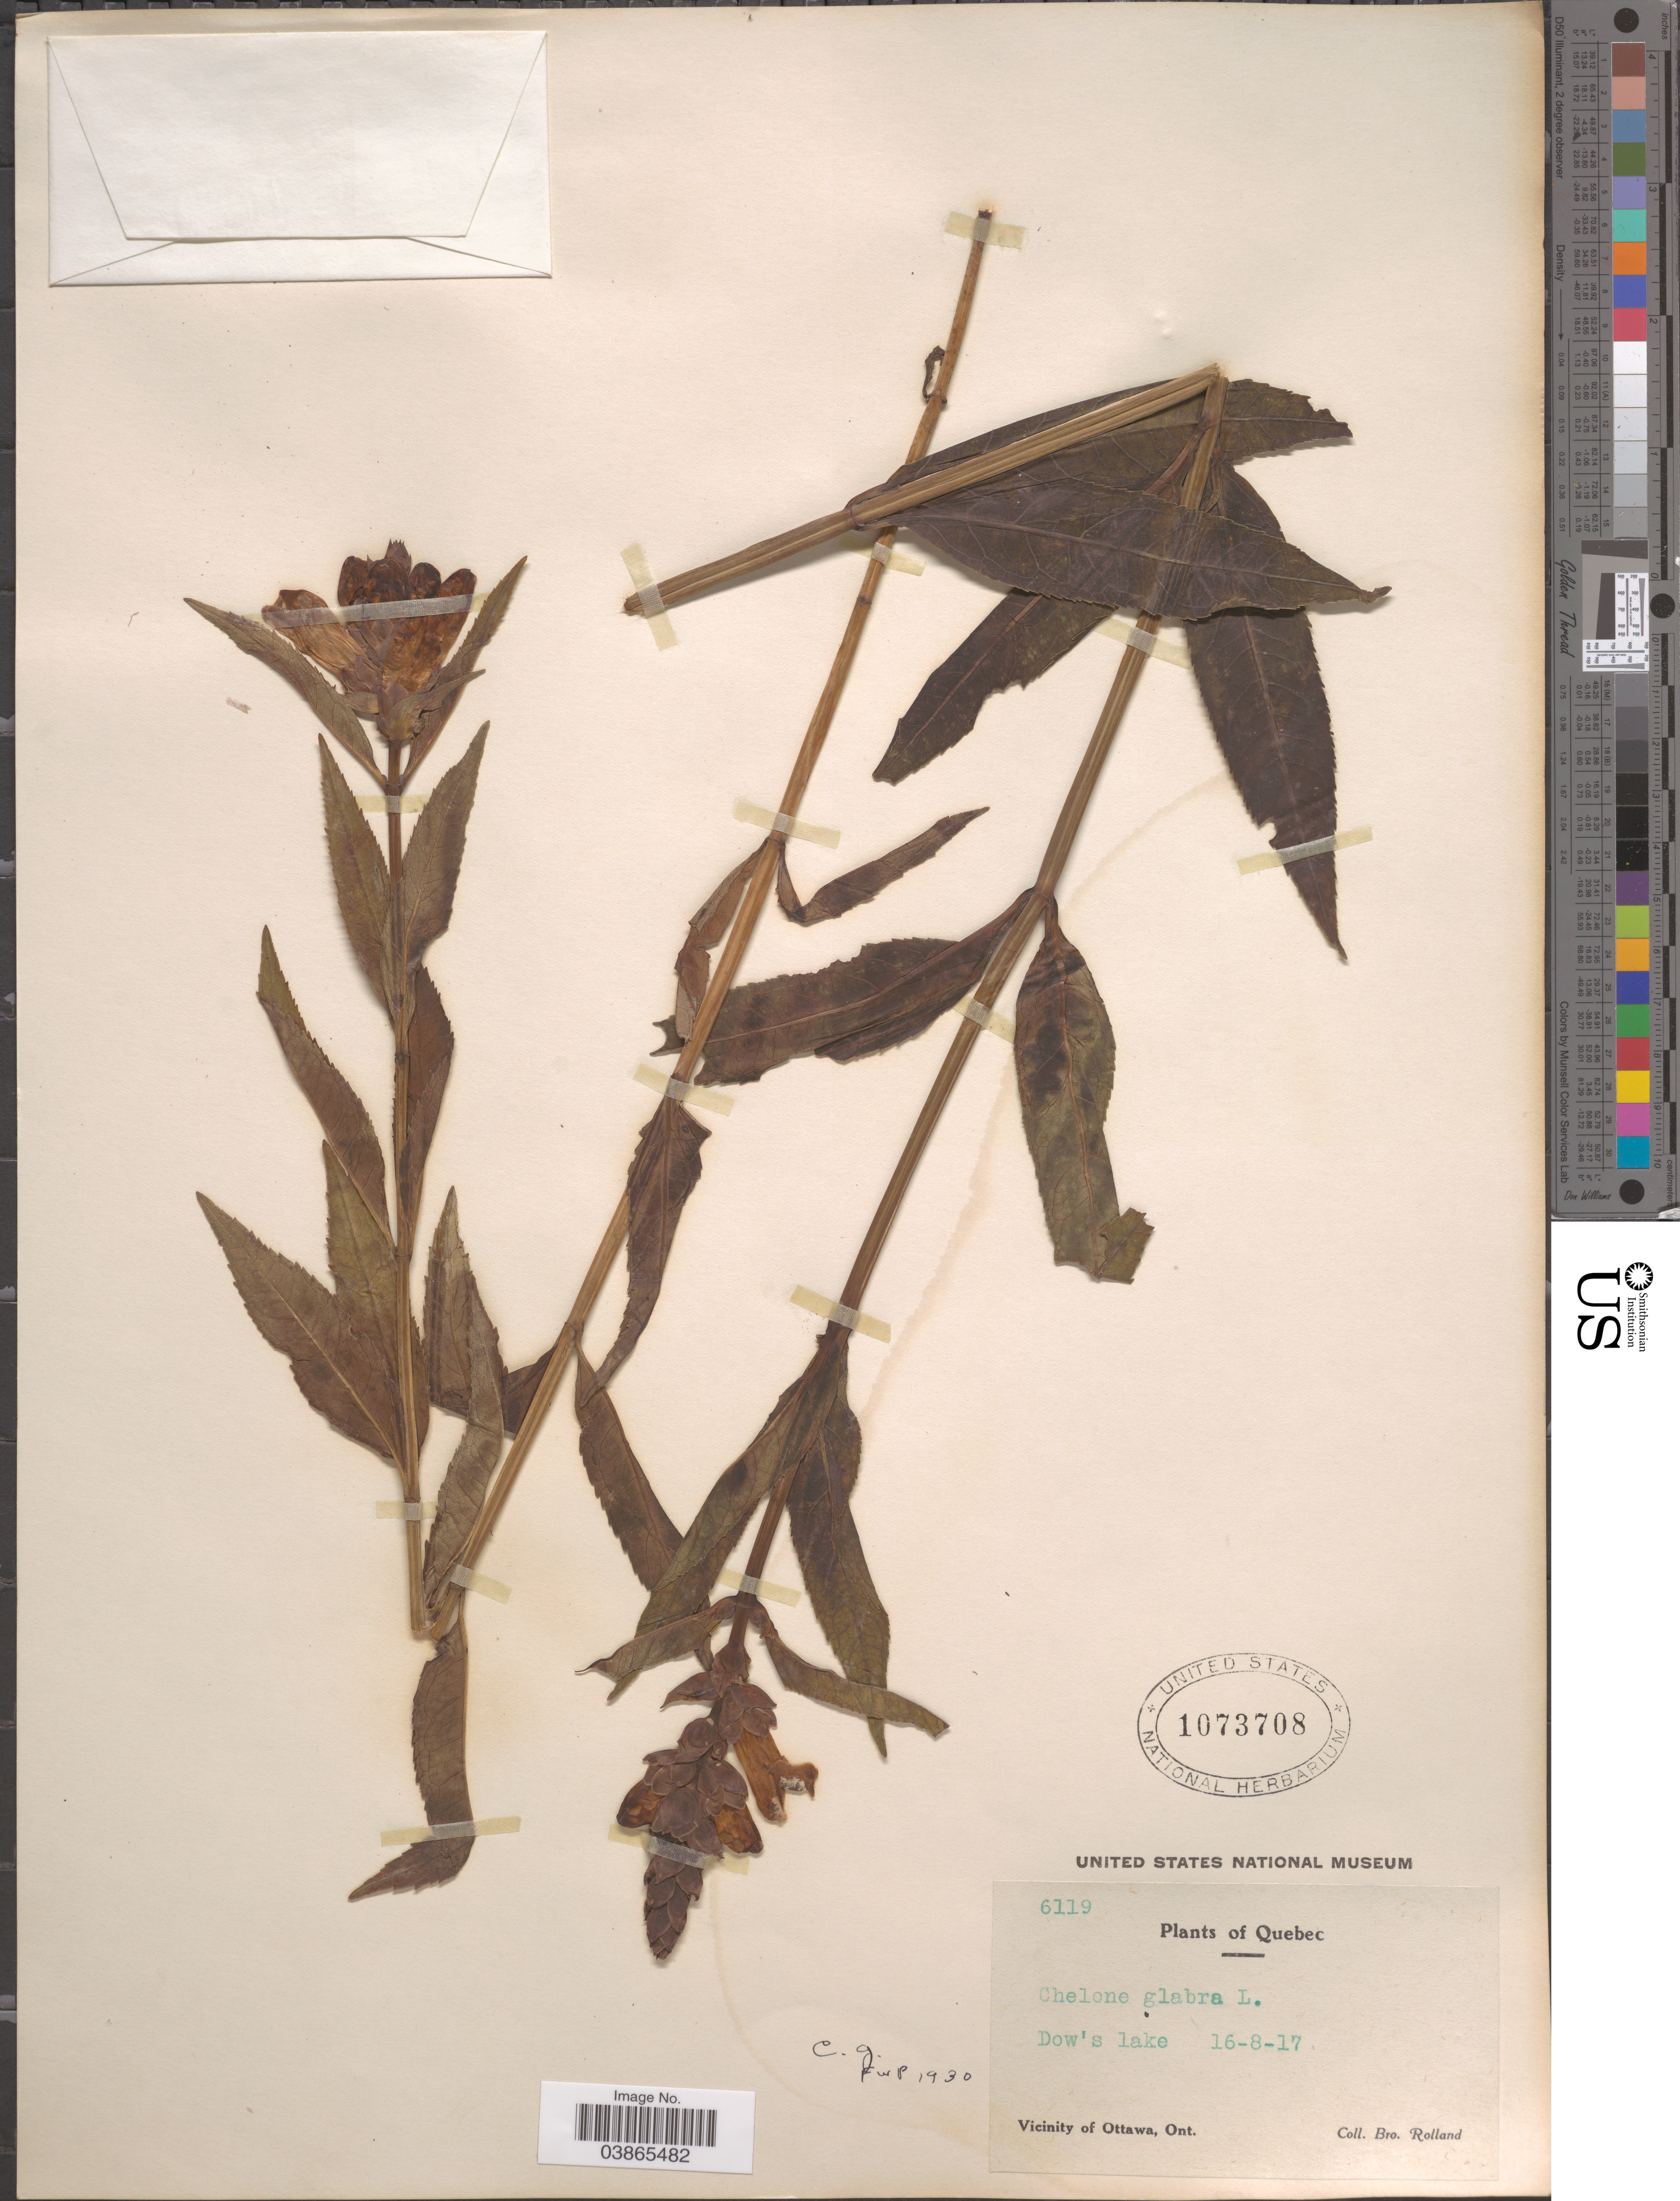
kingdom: Plantae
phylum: Tracheophyta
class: Magnoliopsida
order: Lamiales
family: Plantaginaceae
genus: Chelone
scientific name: Chelone glabra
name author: L.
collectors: B. Rolland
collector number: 6119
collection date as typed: Transcribed d/m/y: 16/8/17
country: Canada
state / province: Ontario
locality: Quebec. Dow's lake. Vicinity of Ottawa.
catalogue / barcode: US 1073708